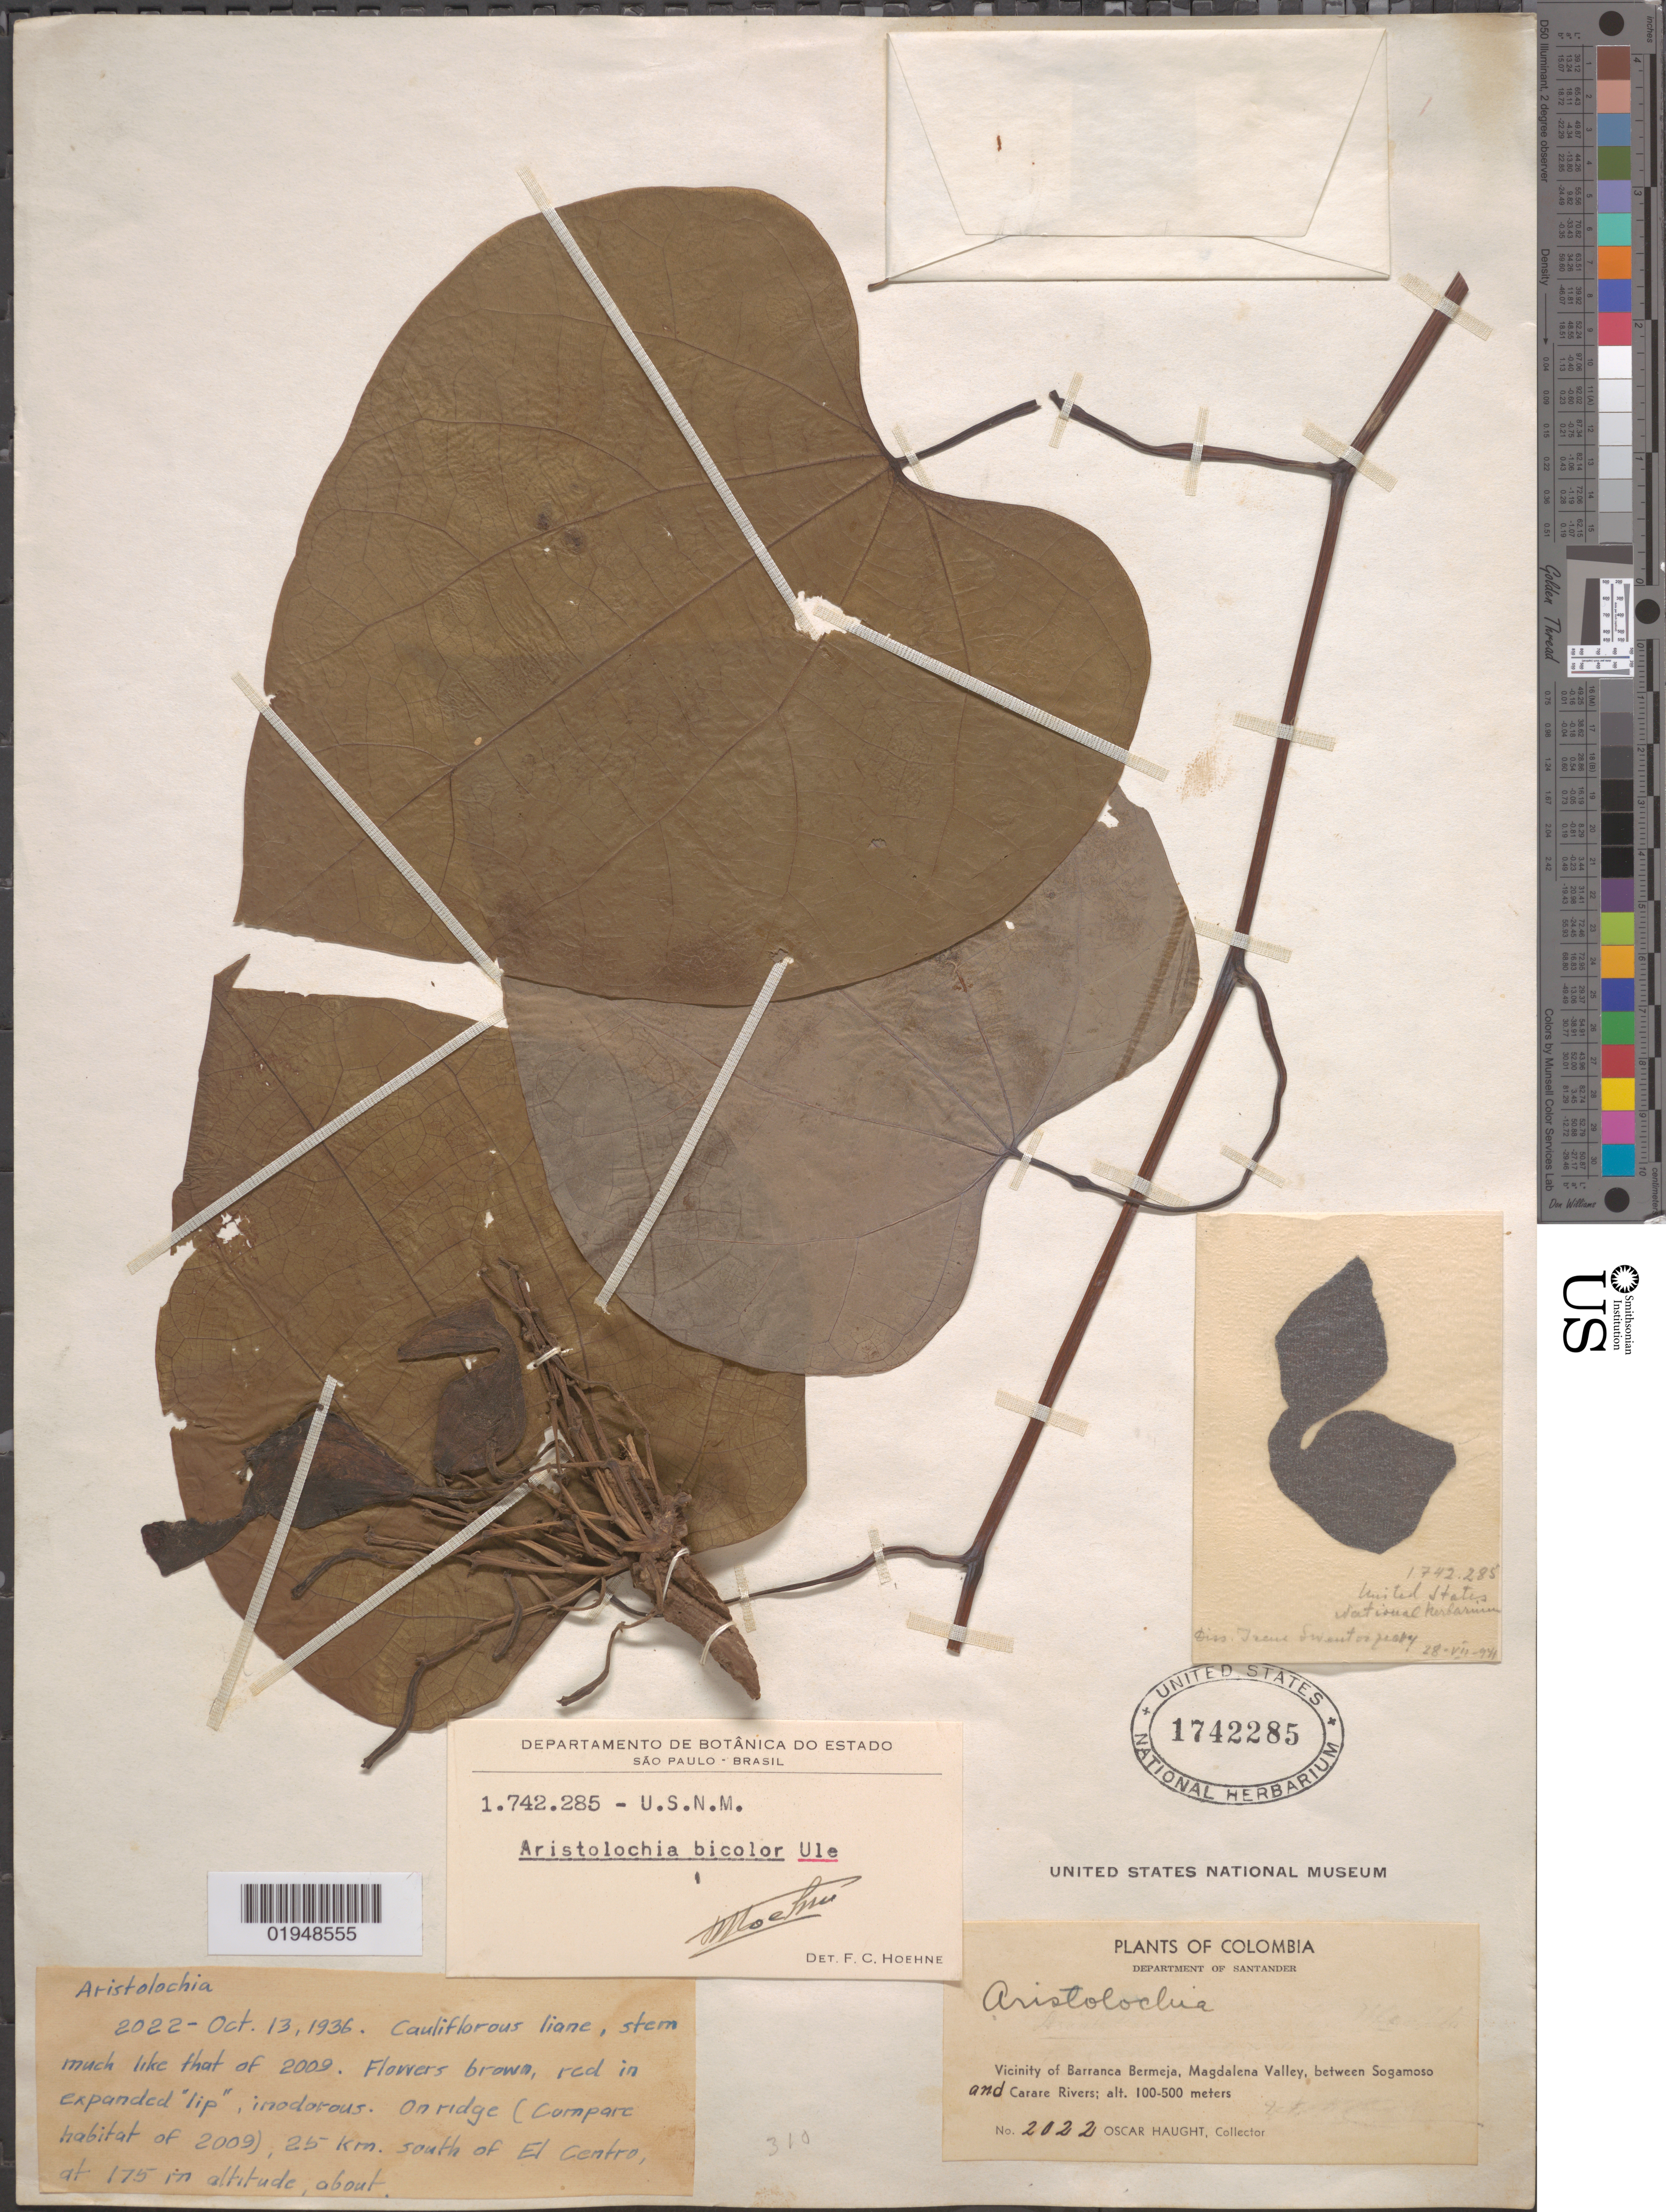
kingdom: Plantae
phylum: Tracheophyta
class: Magnoliopsida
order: Piperales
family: Aristolochiaceae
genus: Aristolochia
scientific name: Aristolochia bicolor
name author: Ule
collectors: O. L. Haught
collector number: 2022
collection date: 1936-10-13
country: Colombia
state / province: Santander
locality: Vicinity of Barranca Bermeja, Magdalena Valley, between Sogamoso and Carare Rivers. 25 km. south of El Centro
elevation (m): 175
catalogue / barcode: US 1742285